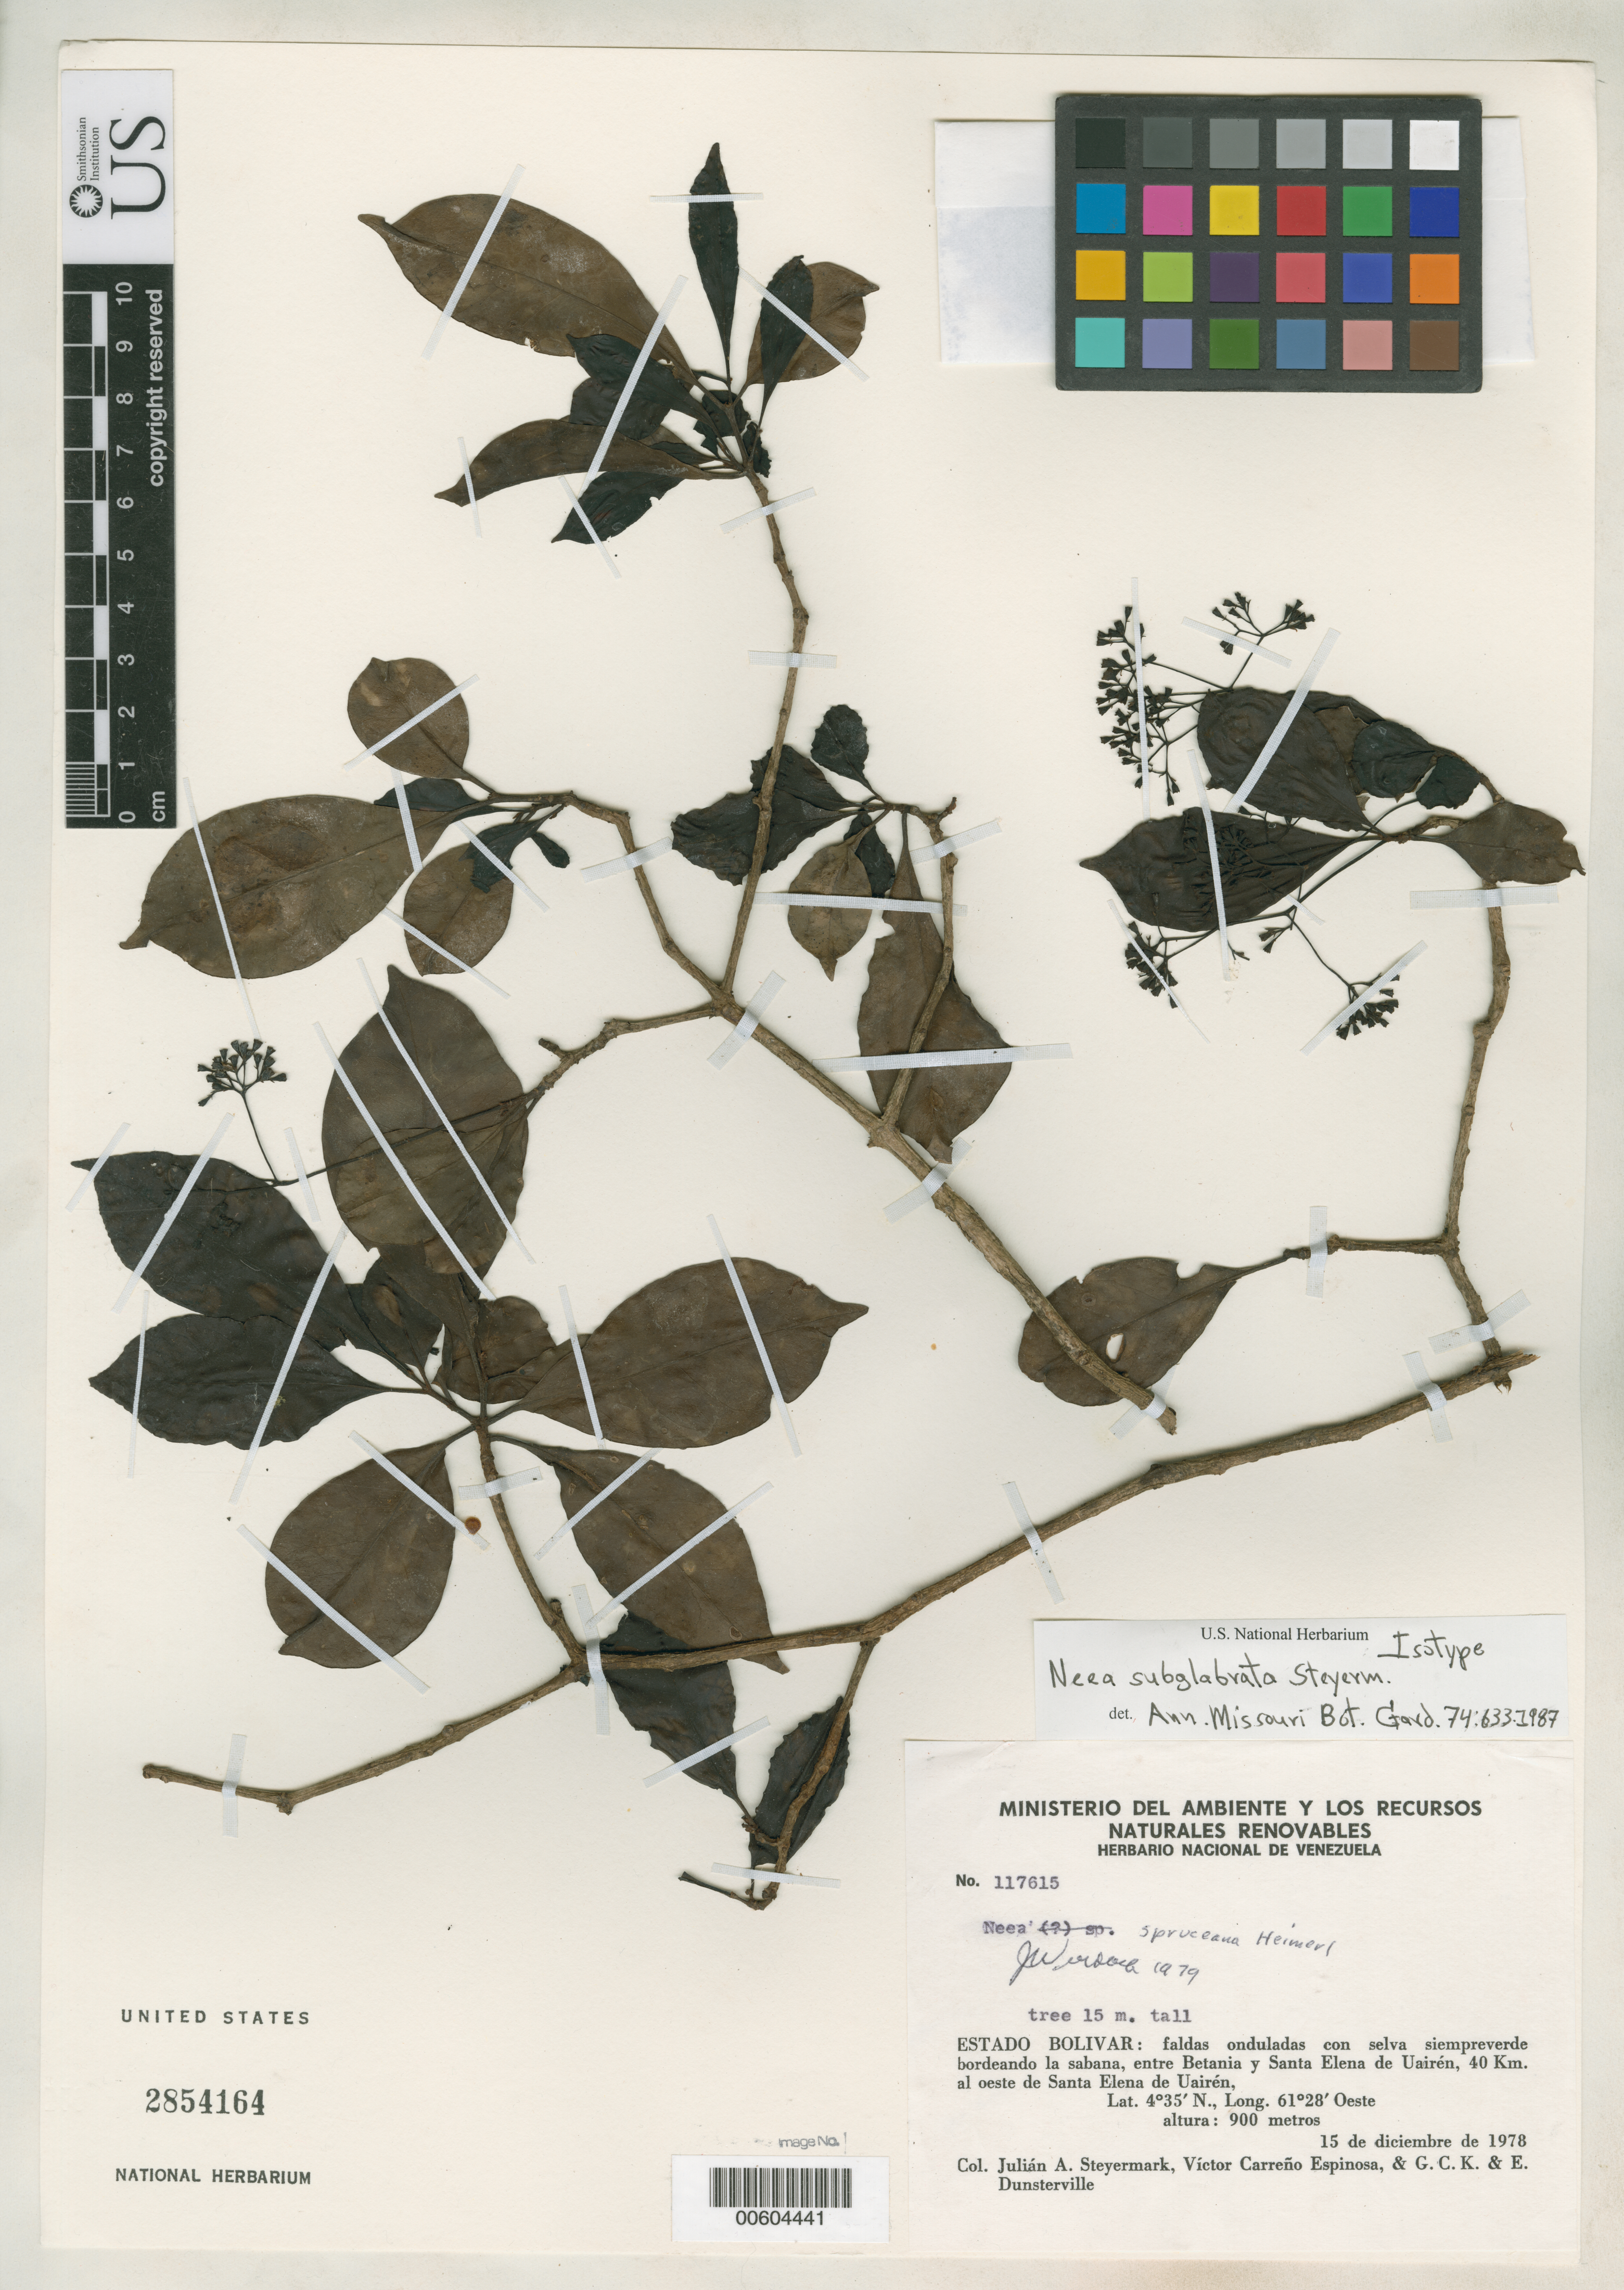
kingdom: Plantae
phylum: Tracheophyta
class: Magnoliopsida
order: Caryophyllales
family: Nyctaginaceae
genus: Neea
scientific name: Neea subglabrata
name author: Steyerm.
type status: Isotype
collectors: J. Steyermark, V. Carreño E., G. C. K. Dunsterville & E. Dunsterville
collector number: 117615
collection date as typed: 15 Dec 1978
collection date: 1978-12-15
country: Venezuela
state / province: Bolivar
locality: Entre Betania & Santa Elena de Uairen, 40 km oeste de Santa Elena de Uairen.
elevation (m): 900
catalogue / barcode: US 2854164